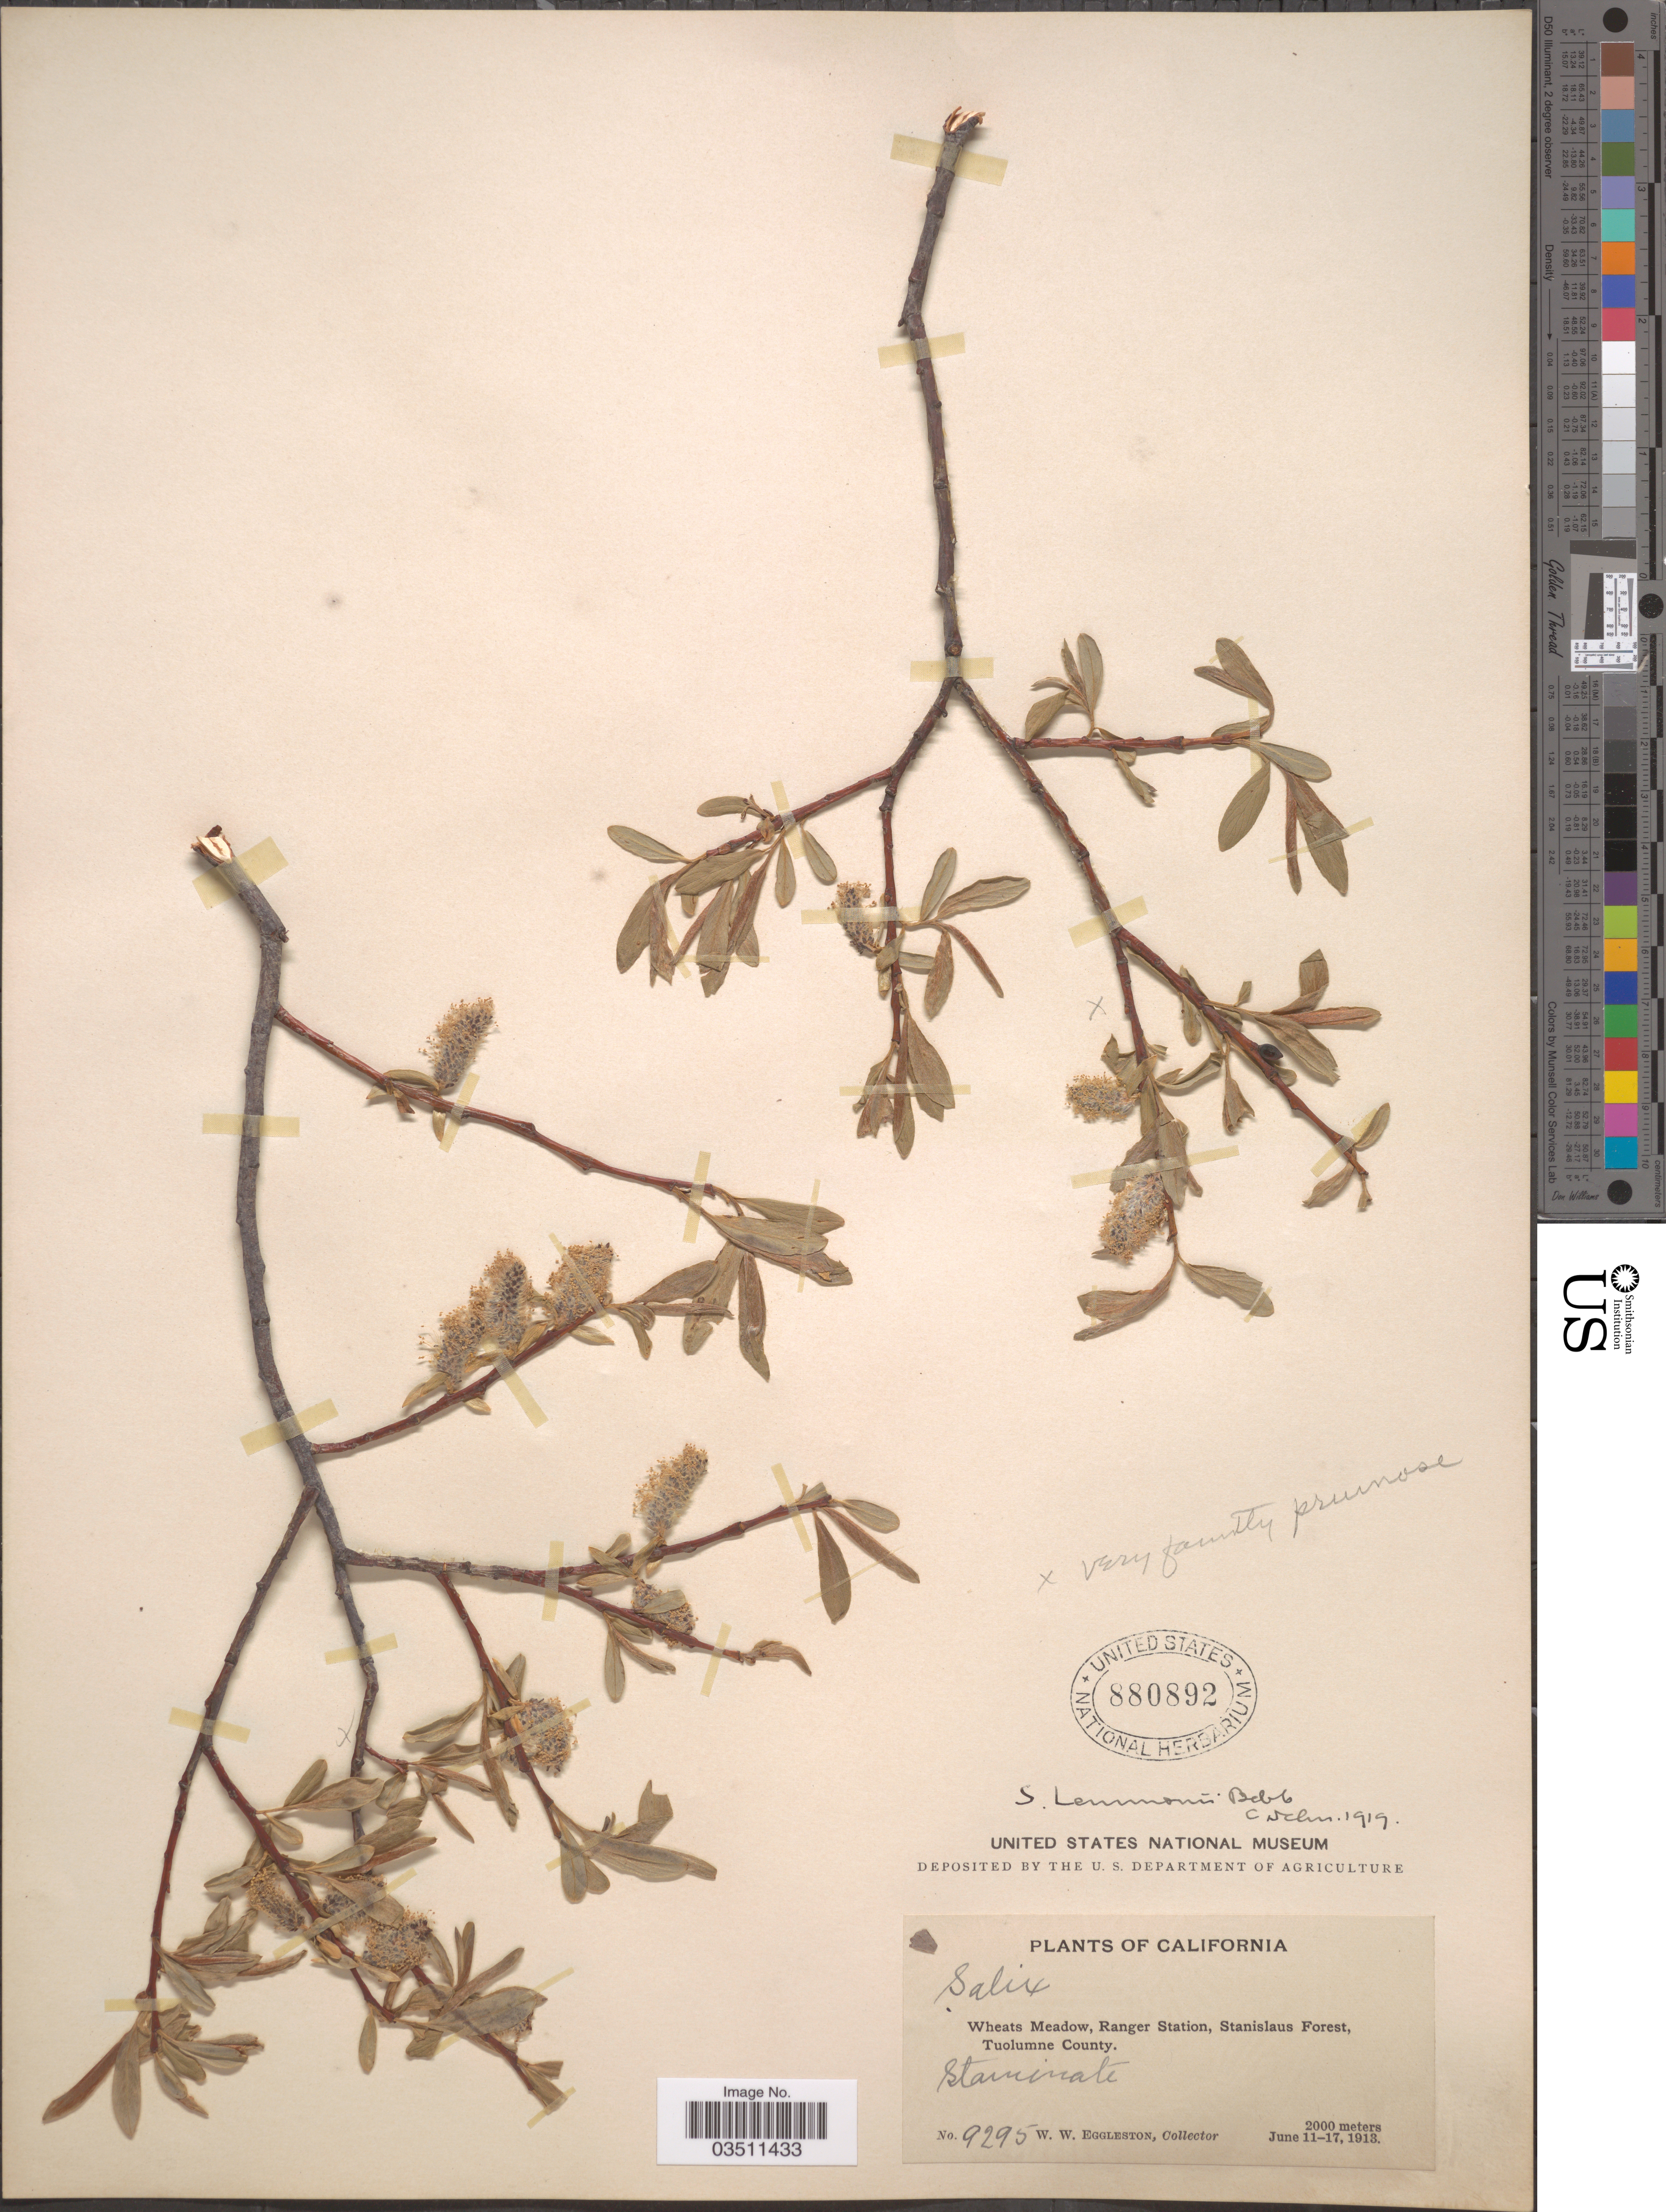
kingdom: Plantae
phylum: Tracheophyta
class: Magnoliopsida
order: Malpighiales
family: Salicaceae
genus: Salix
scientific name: Salix lemmonii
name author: Bebb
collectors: W. W. Eggleston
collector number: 9295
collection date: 1913-06-11/1913-06-17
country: United States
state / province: California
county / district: Tuolumne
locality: Wheats Meadow, Ranger Station, Stanislaus Forest, Tuolumne County.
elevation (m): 2000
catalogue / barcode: US 880892